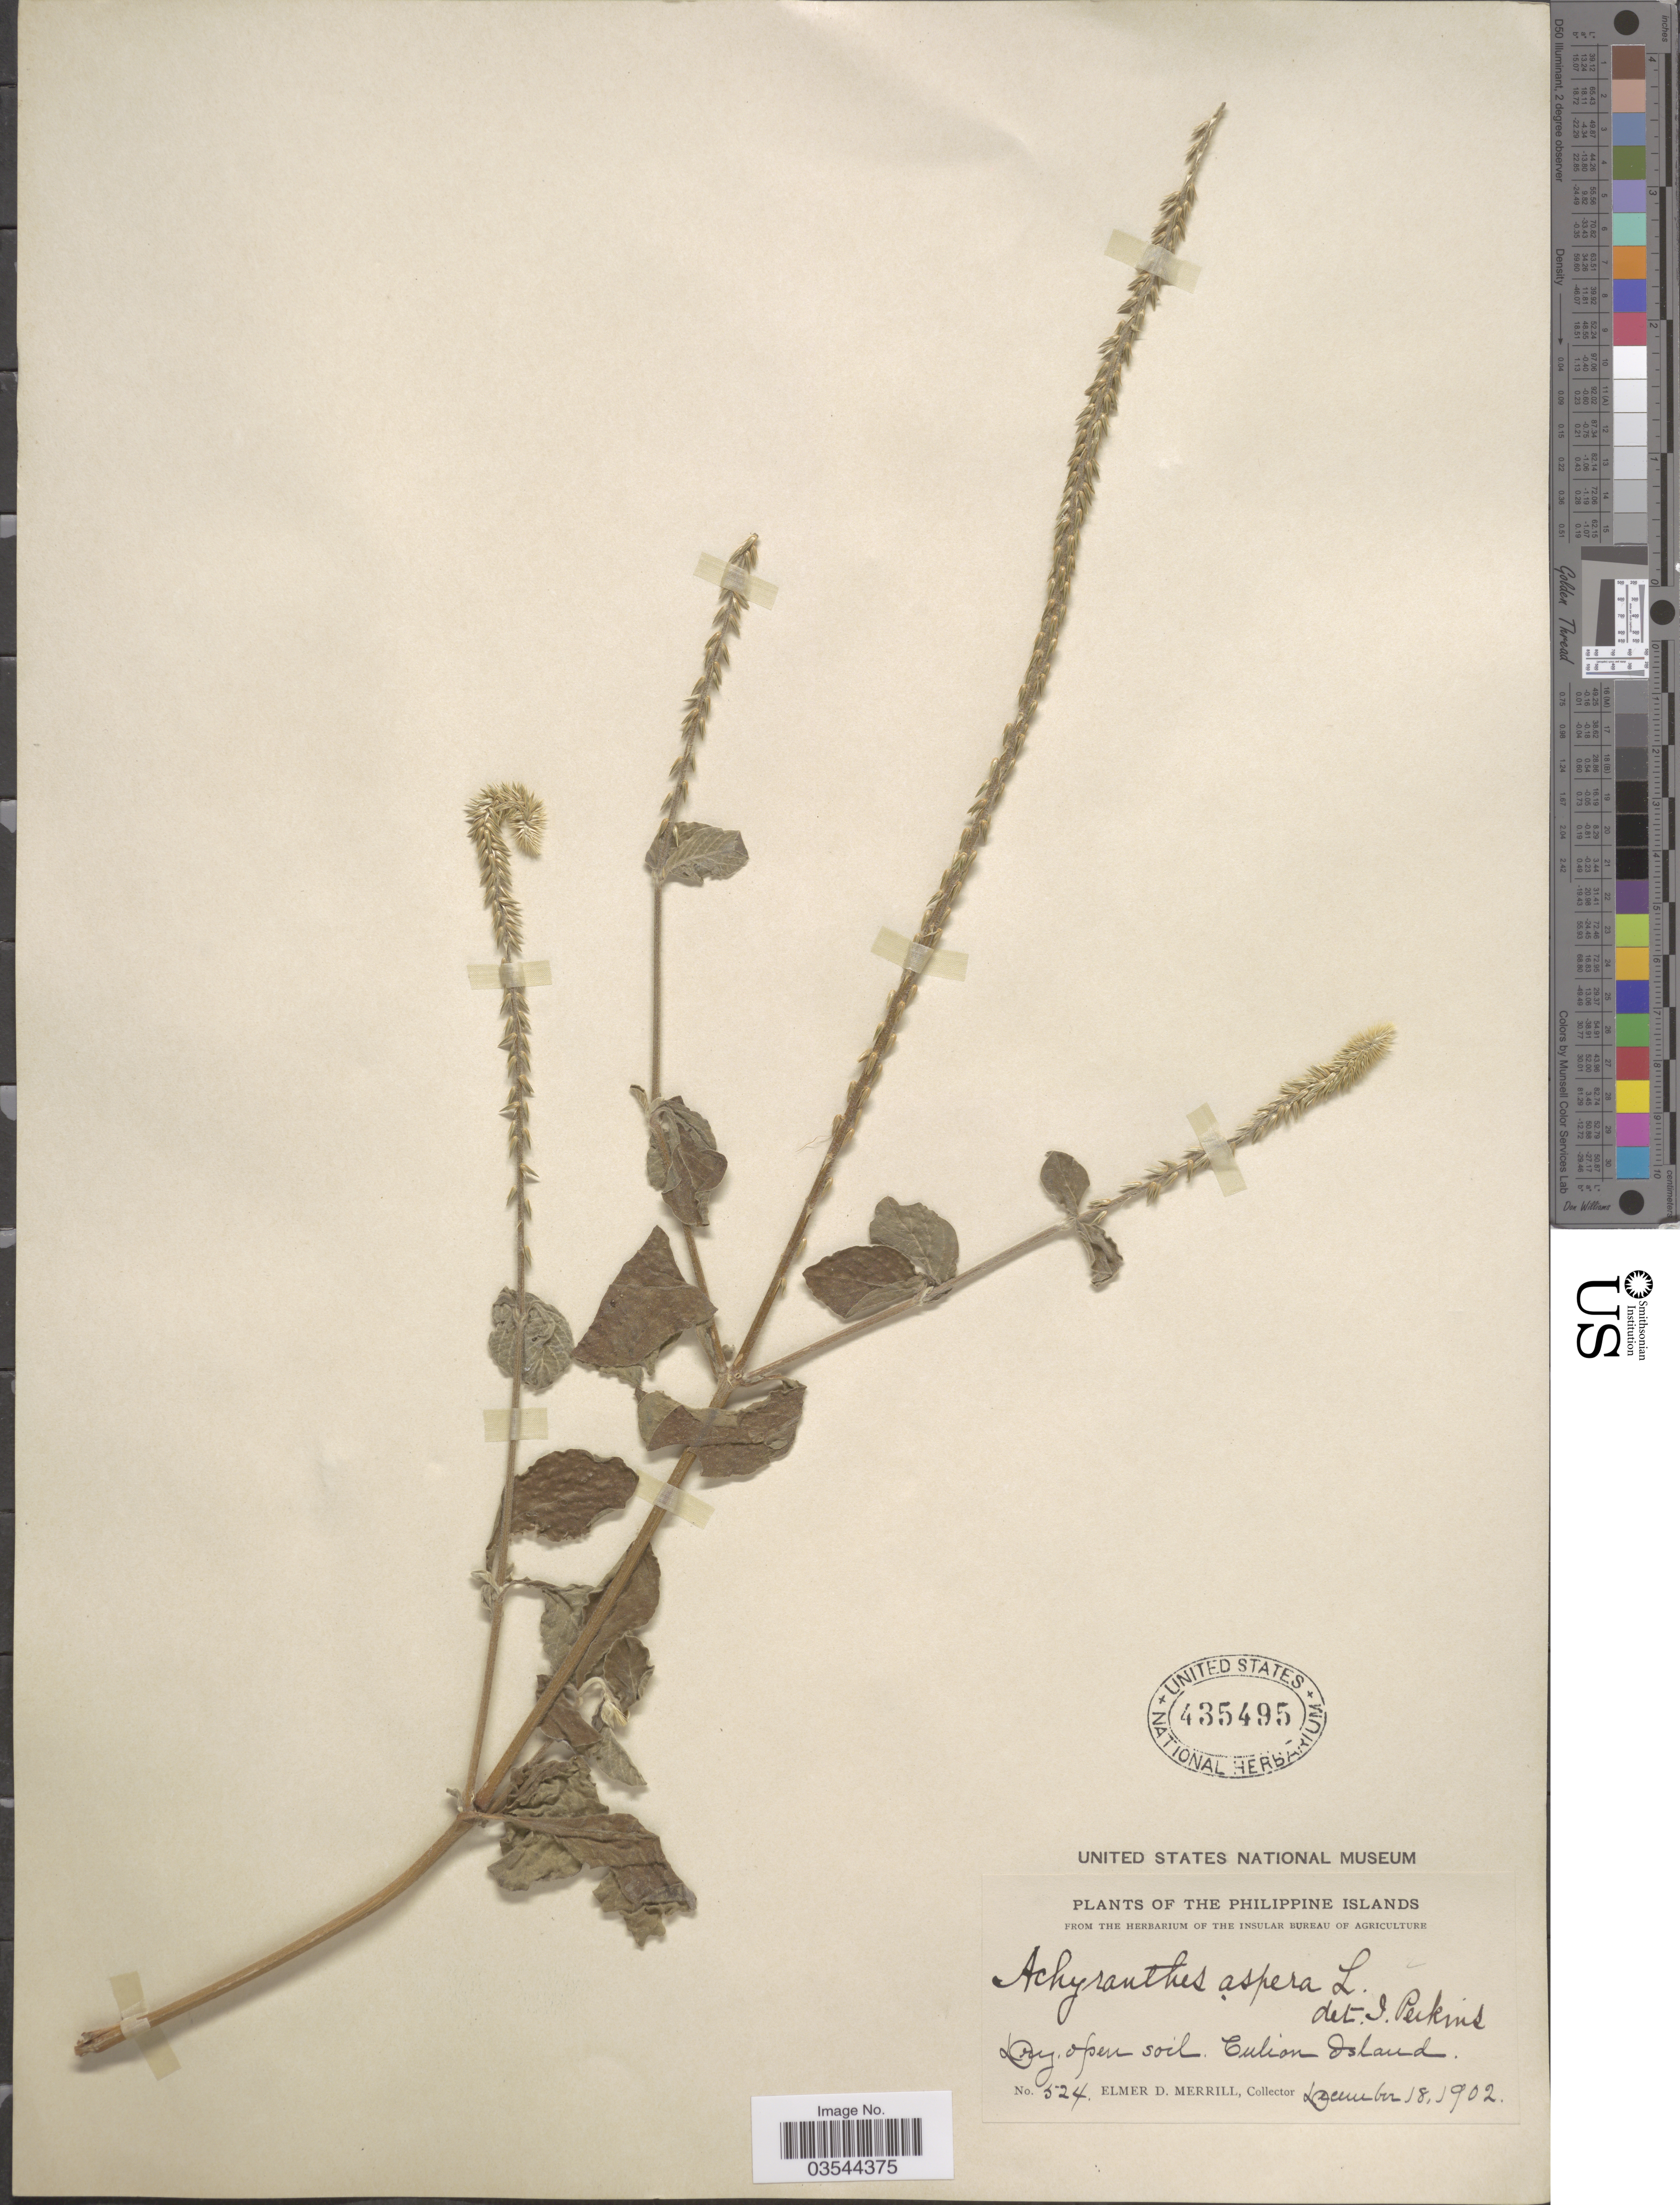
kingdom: Plantae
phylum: Tracheophyta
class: Magnoliopsida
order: Caryophyllales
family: Amaranthaceae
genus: Achyranthes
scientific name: Achyranthes aspera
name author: L.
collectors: E. D. Merrill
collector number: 524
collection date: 1902-12-18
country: Philippines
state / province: Mimaropa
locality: Culion Island.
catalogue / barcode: US 435495